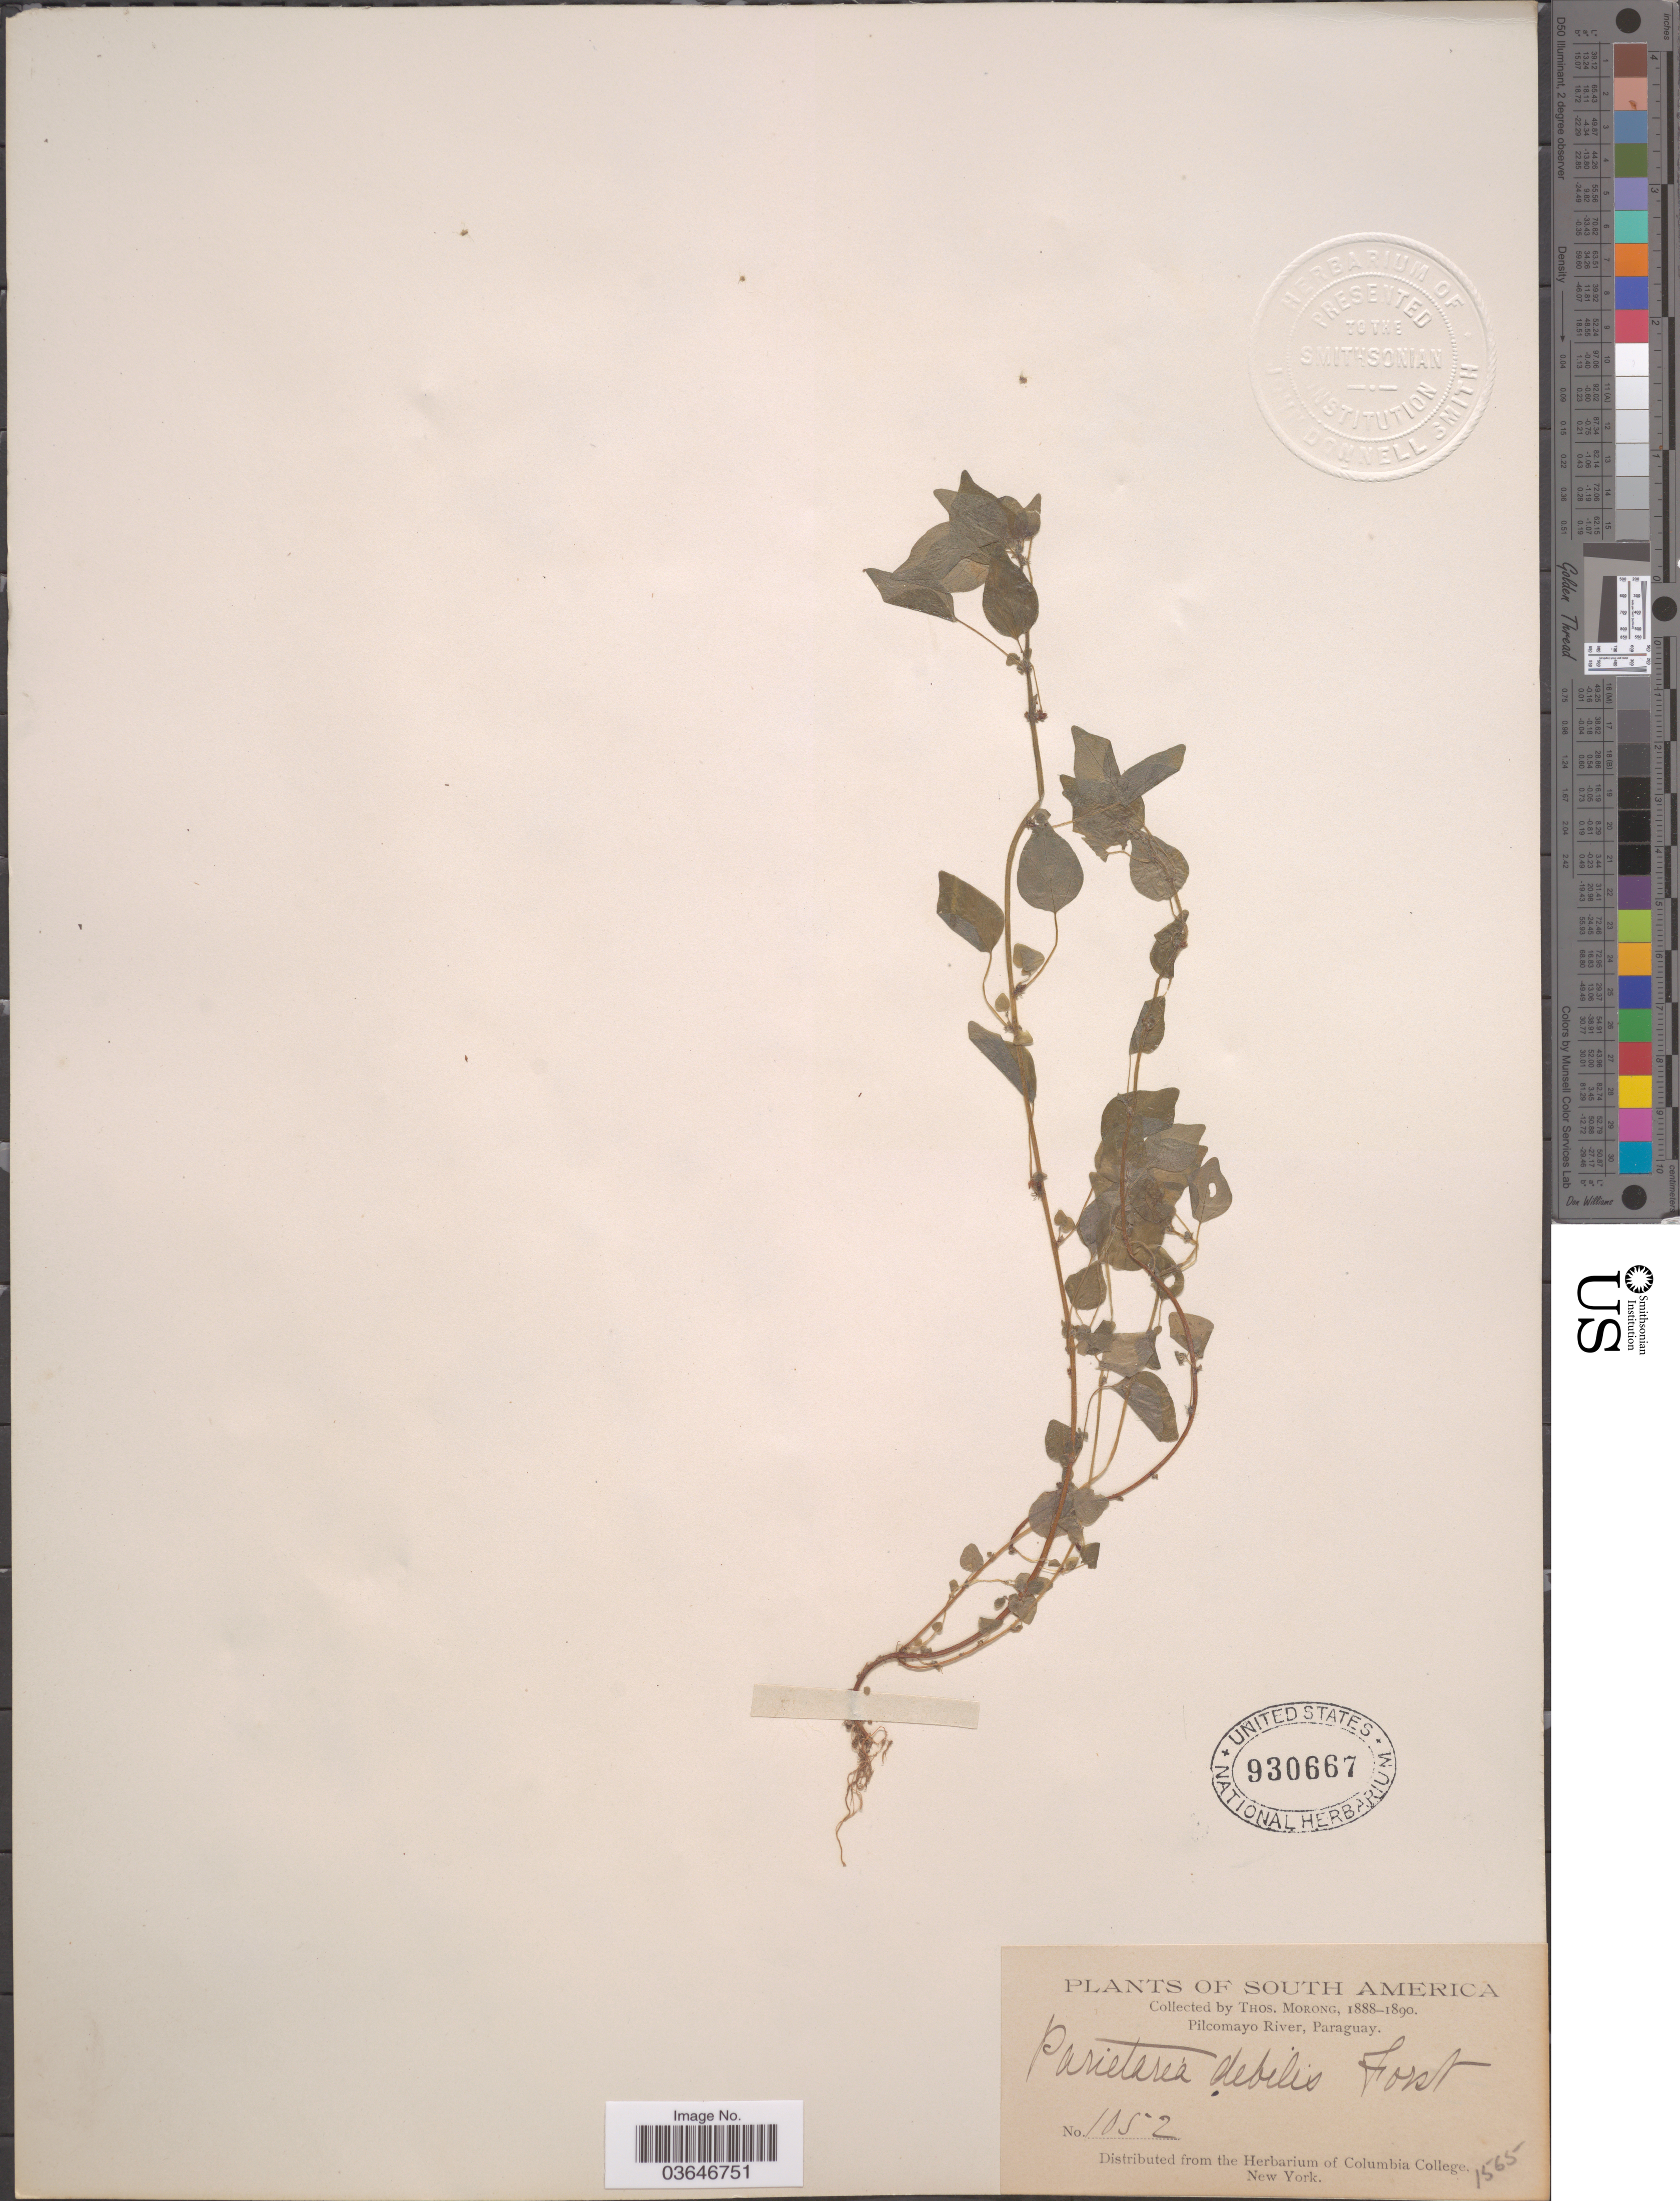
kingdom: Plantae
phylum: Tracheophyta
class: Magnoliopsida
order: Rosales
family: Urticaceae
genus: Parietaria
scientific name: Parietaria debilis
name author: G. Forst.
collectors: ex herb. T. Morong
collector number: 1052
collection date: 1888/1890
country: Paraguay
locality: Pilcomayo River.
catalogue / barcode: US 930667